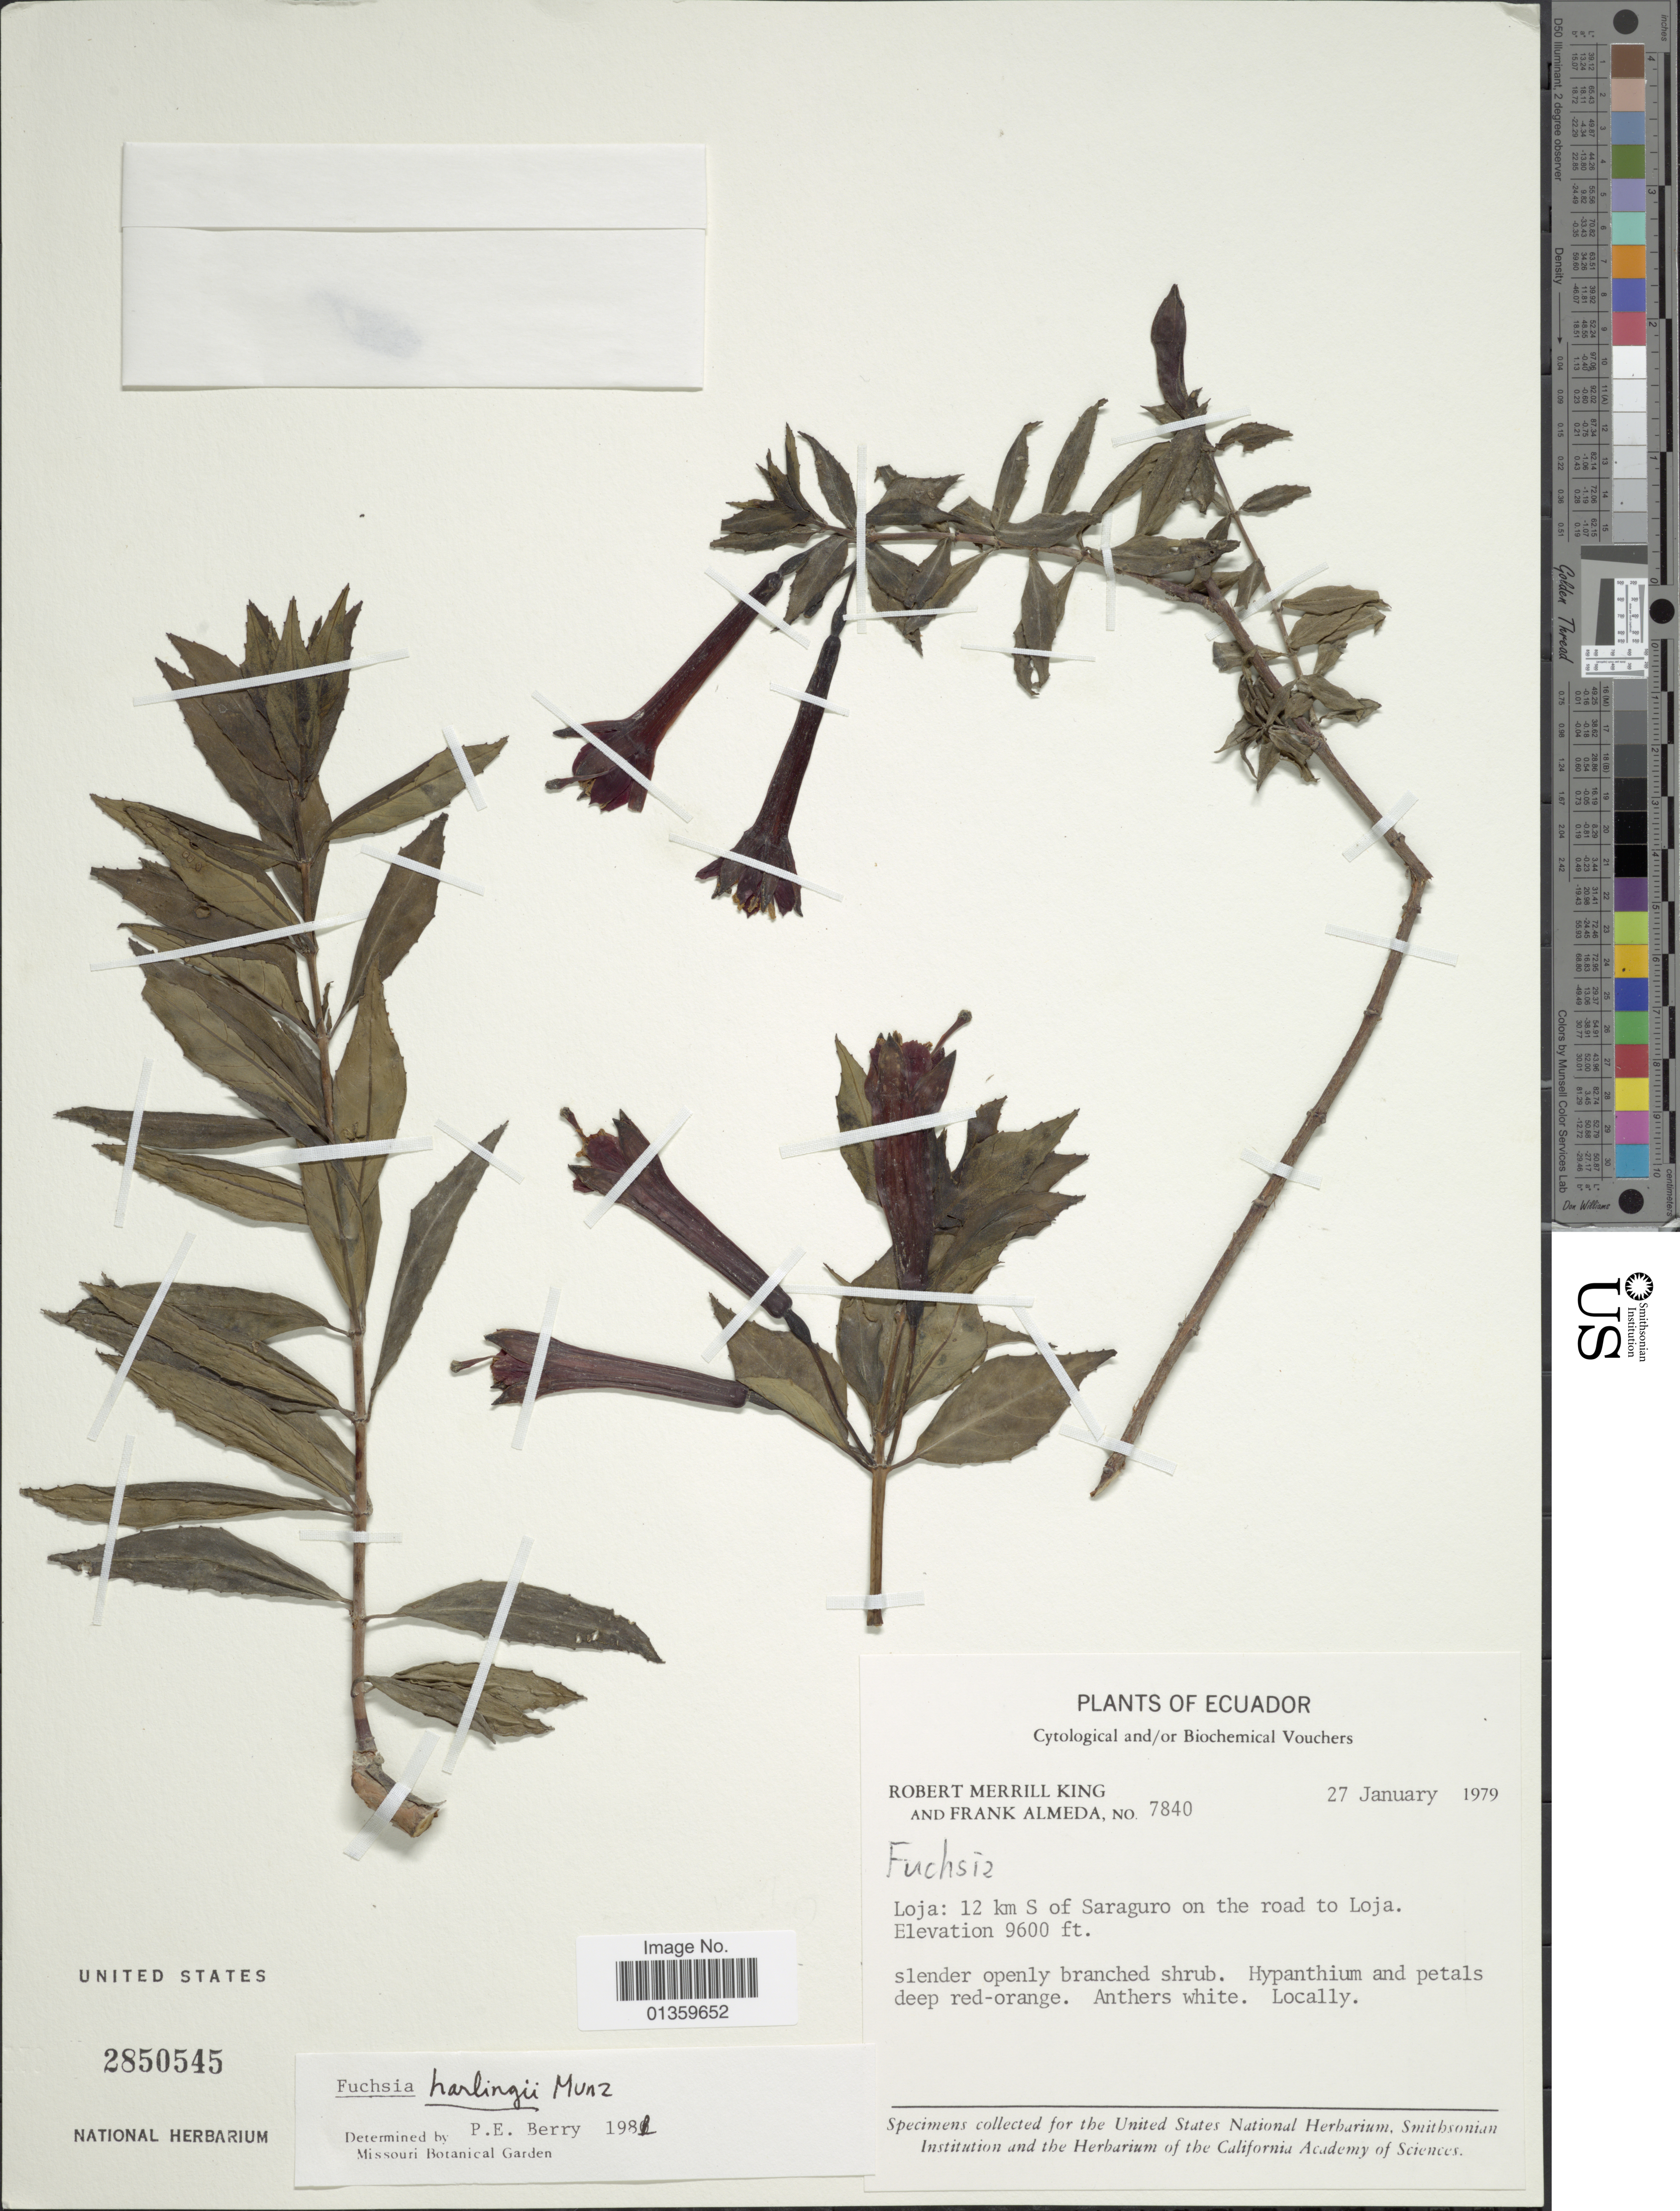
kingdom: Plantae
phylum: Tracheophyta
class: Magnoliopsida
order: Myrtales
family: Onagraceae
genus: Fuchsia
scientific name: Fuchsia harlingii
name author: Munz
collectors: R. M. King & F. Almeda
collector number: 7840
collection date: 1979-01-27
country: Ecuador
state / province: Loja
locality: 12 km S of Saraguro on the road to Loja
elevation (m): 2926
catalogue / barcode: US 2850545